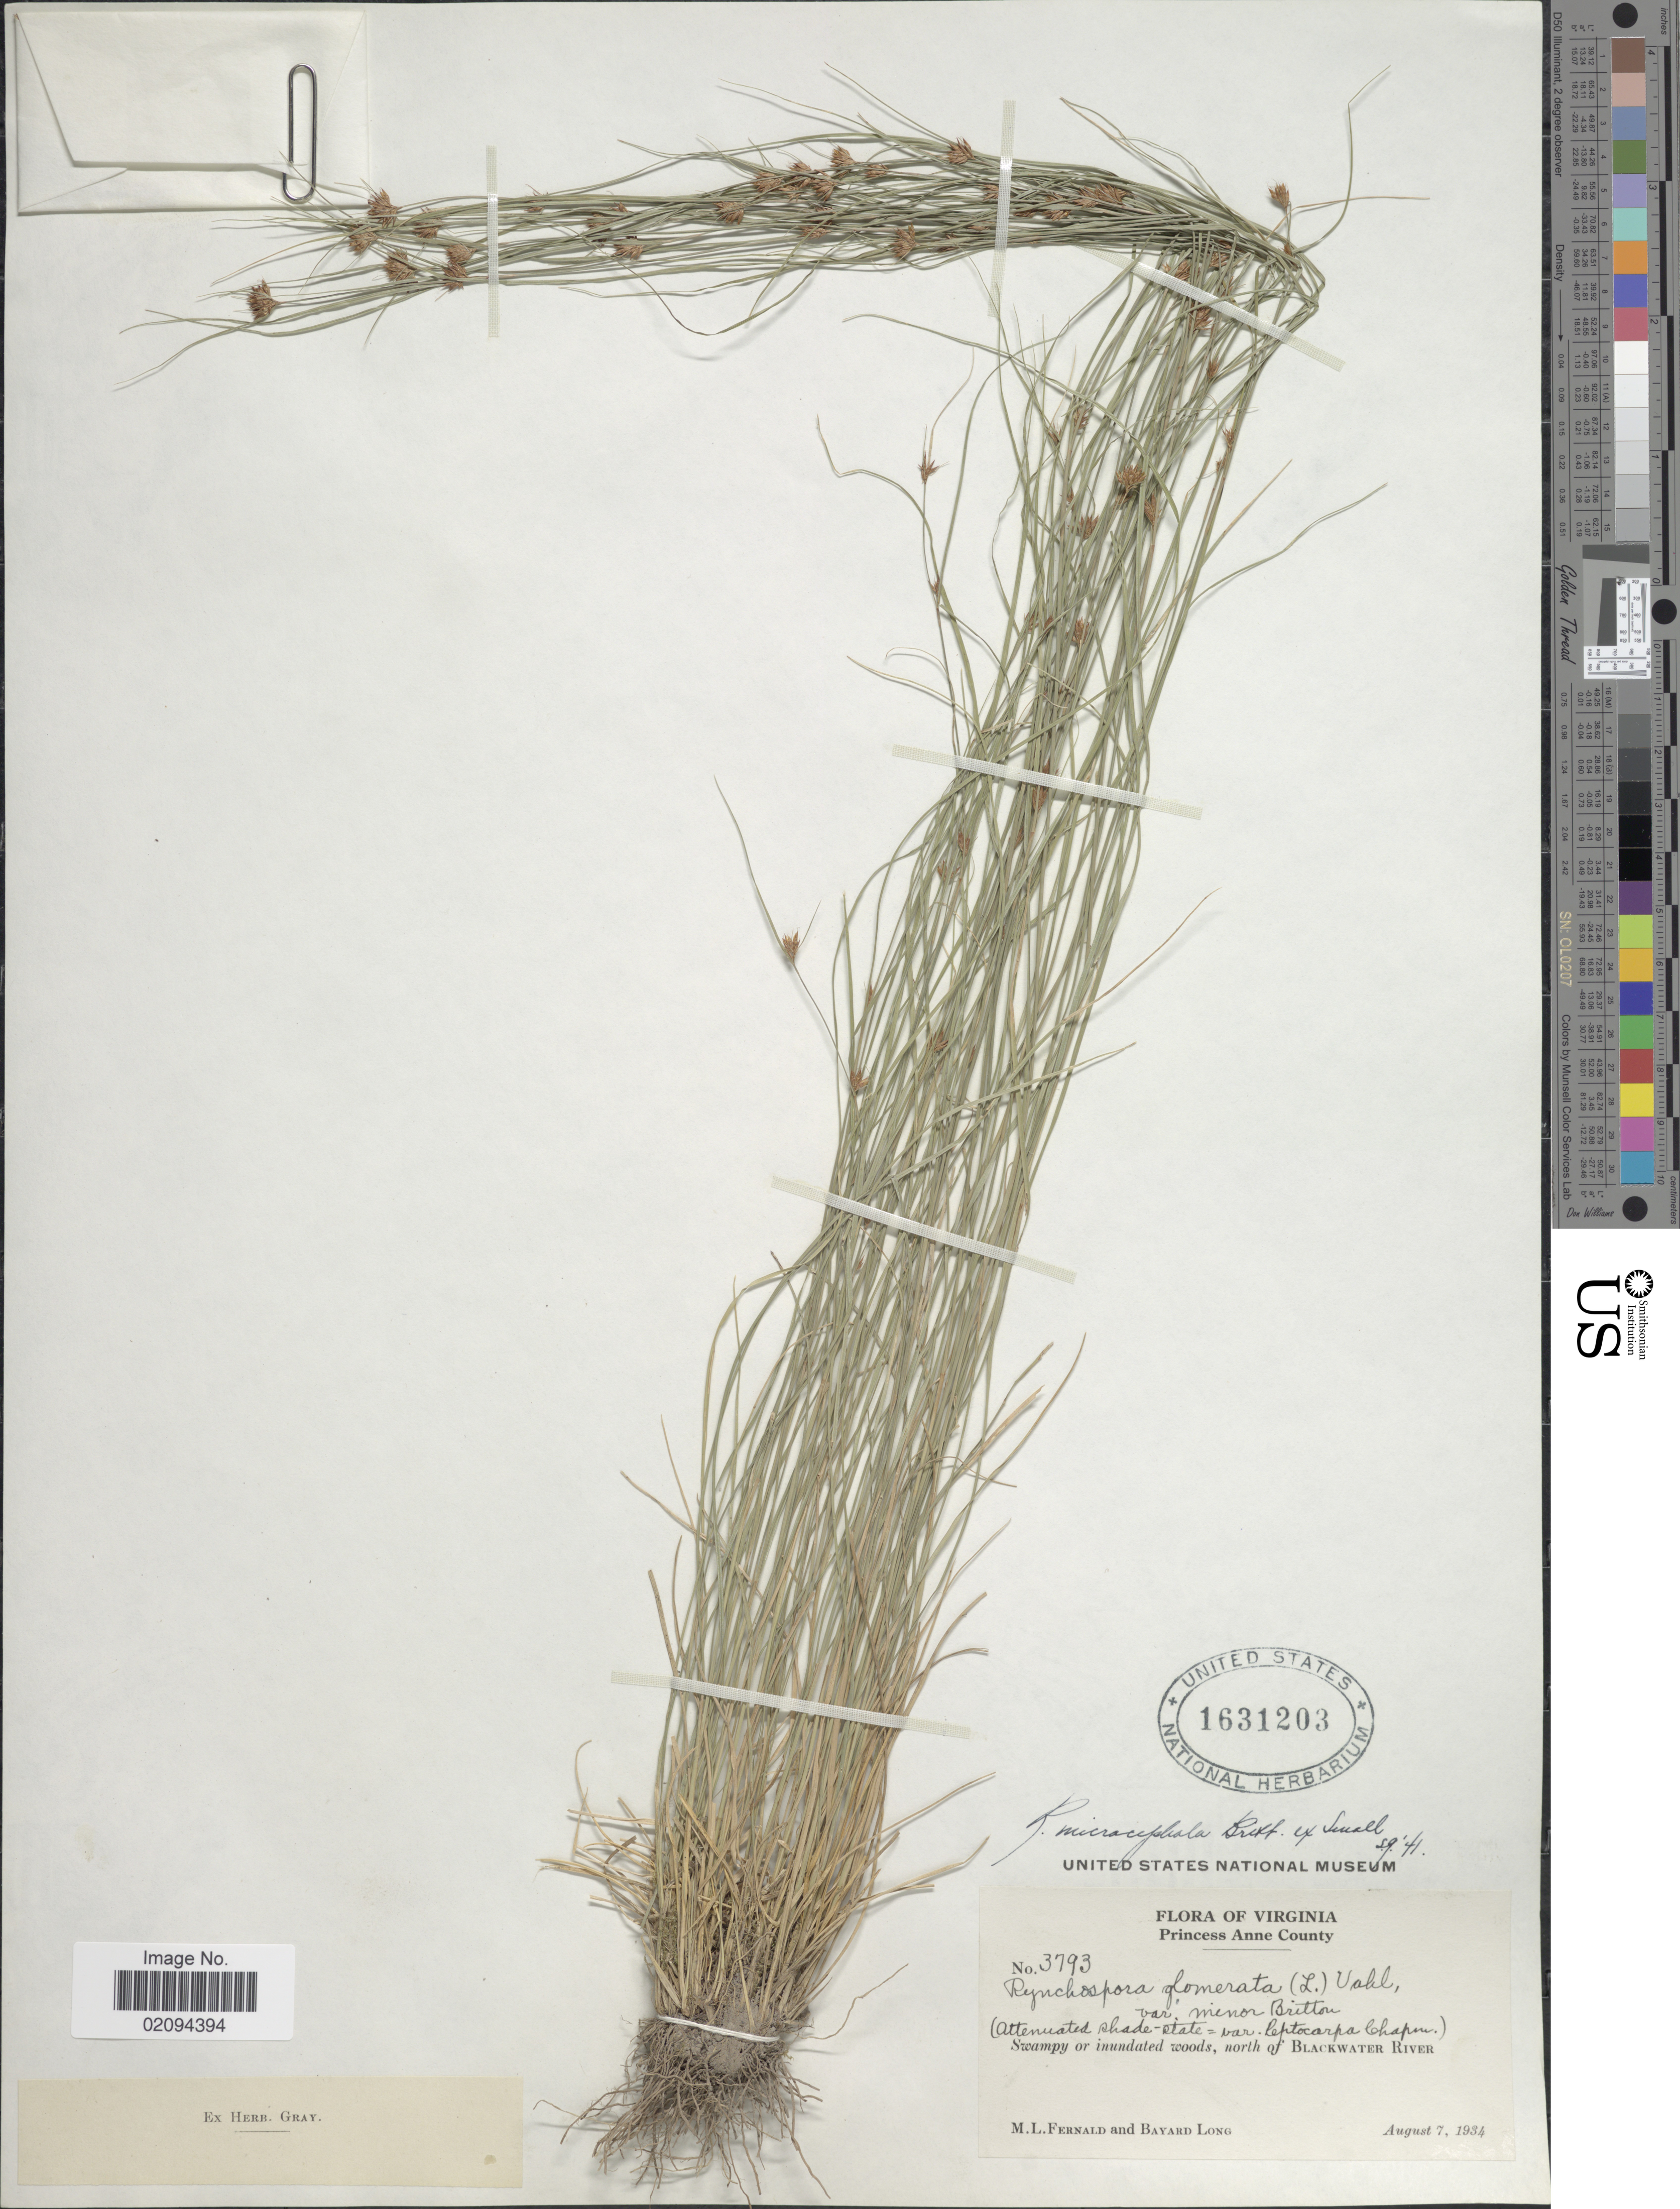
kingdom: Plantae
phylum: Tracheophyta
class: Liliopsida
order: Poales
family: Cyperaceae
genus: Rhynchospora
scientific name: Rhynchospora microcephala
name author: (Britton) Britton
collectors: M. L. Fernald & B. Long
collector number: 3793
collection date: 1934-08-07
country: United States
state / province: Virginia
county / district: City of Virginia Beach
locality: Princess Anne (=historic county name)County. Swampy or inundated woods, north of Blackwater River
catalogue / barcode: US 1631203